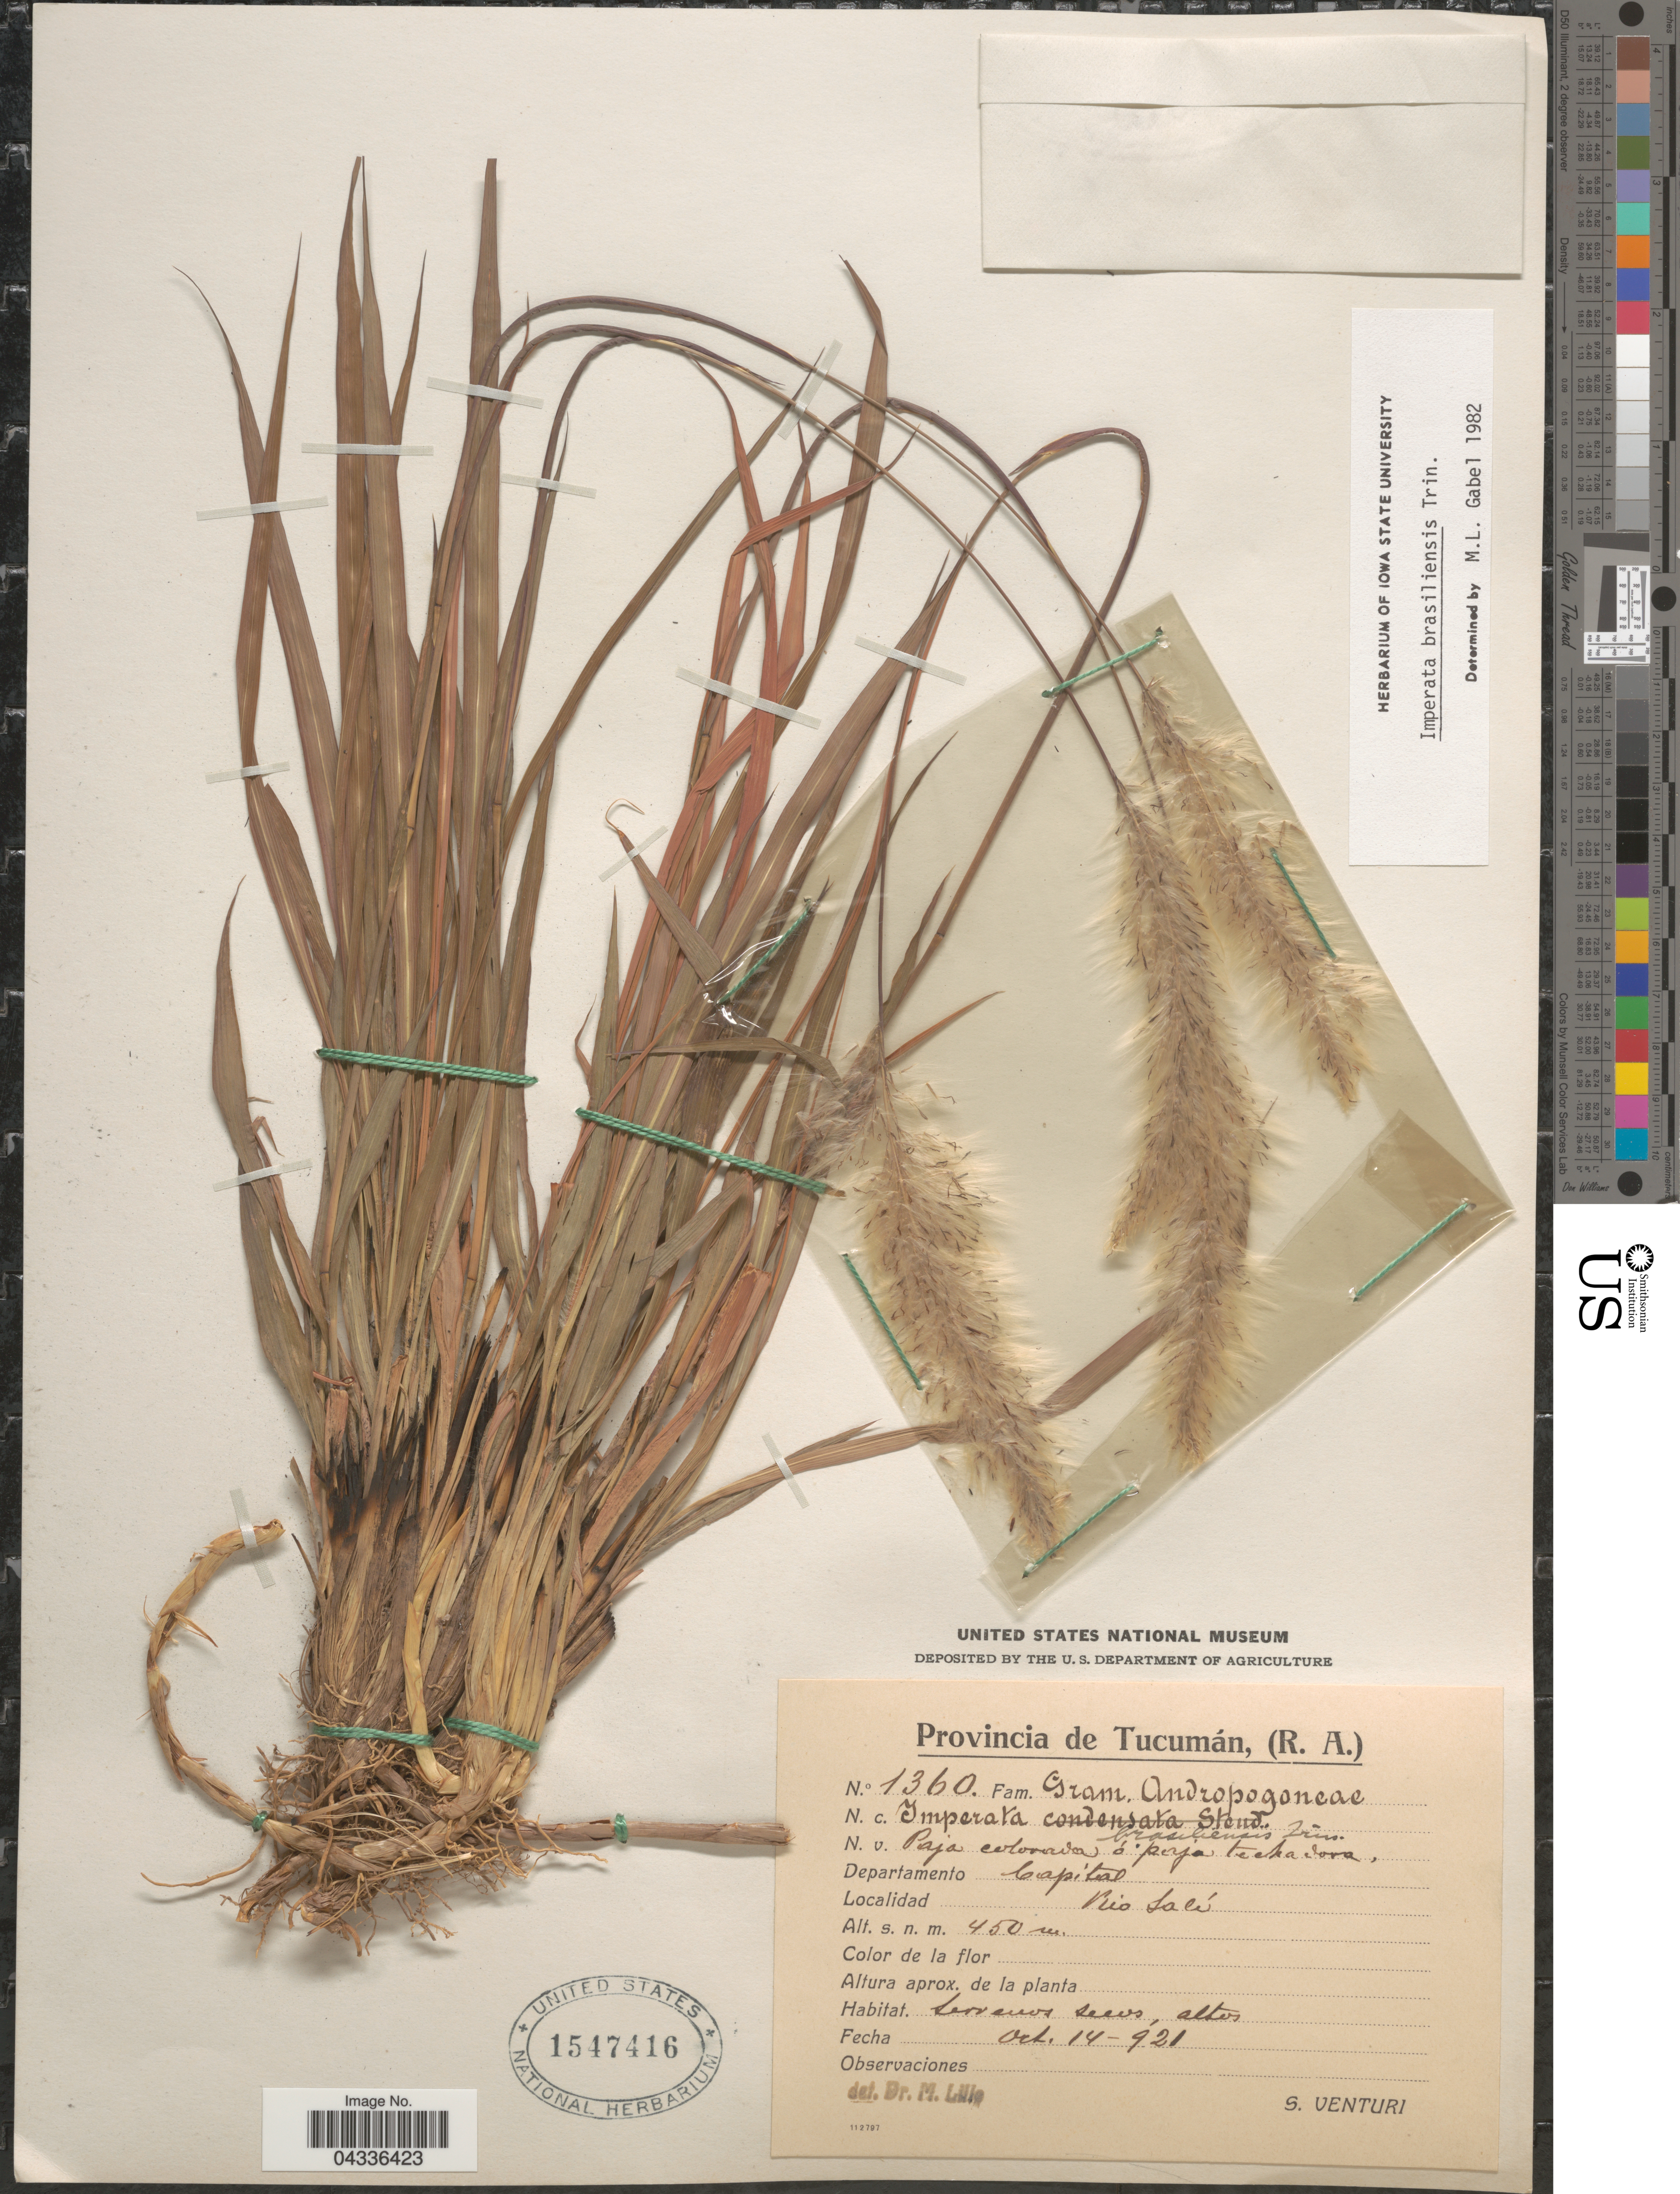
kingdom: Plantae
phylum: Tracheophyta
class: Liliopsida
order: Poales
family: Poaceae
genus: Imperata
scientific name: Imperata brasiliensis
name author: Trin.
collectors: S. Venturi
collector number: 1360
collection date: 1921-10-14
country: Argentina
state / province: Tucuman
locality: (R.A.) Departamento Capital. Rio Salí.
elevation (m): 450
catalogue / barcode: US 1547416